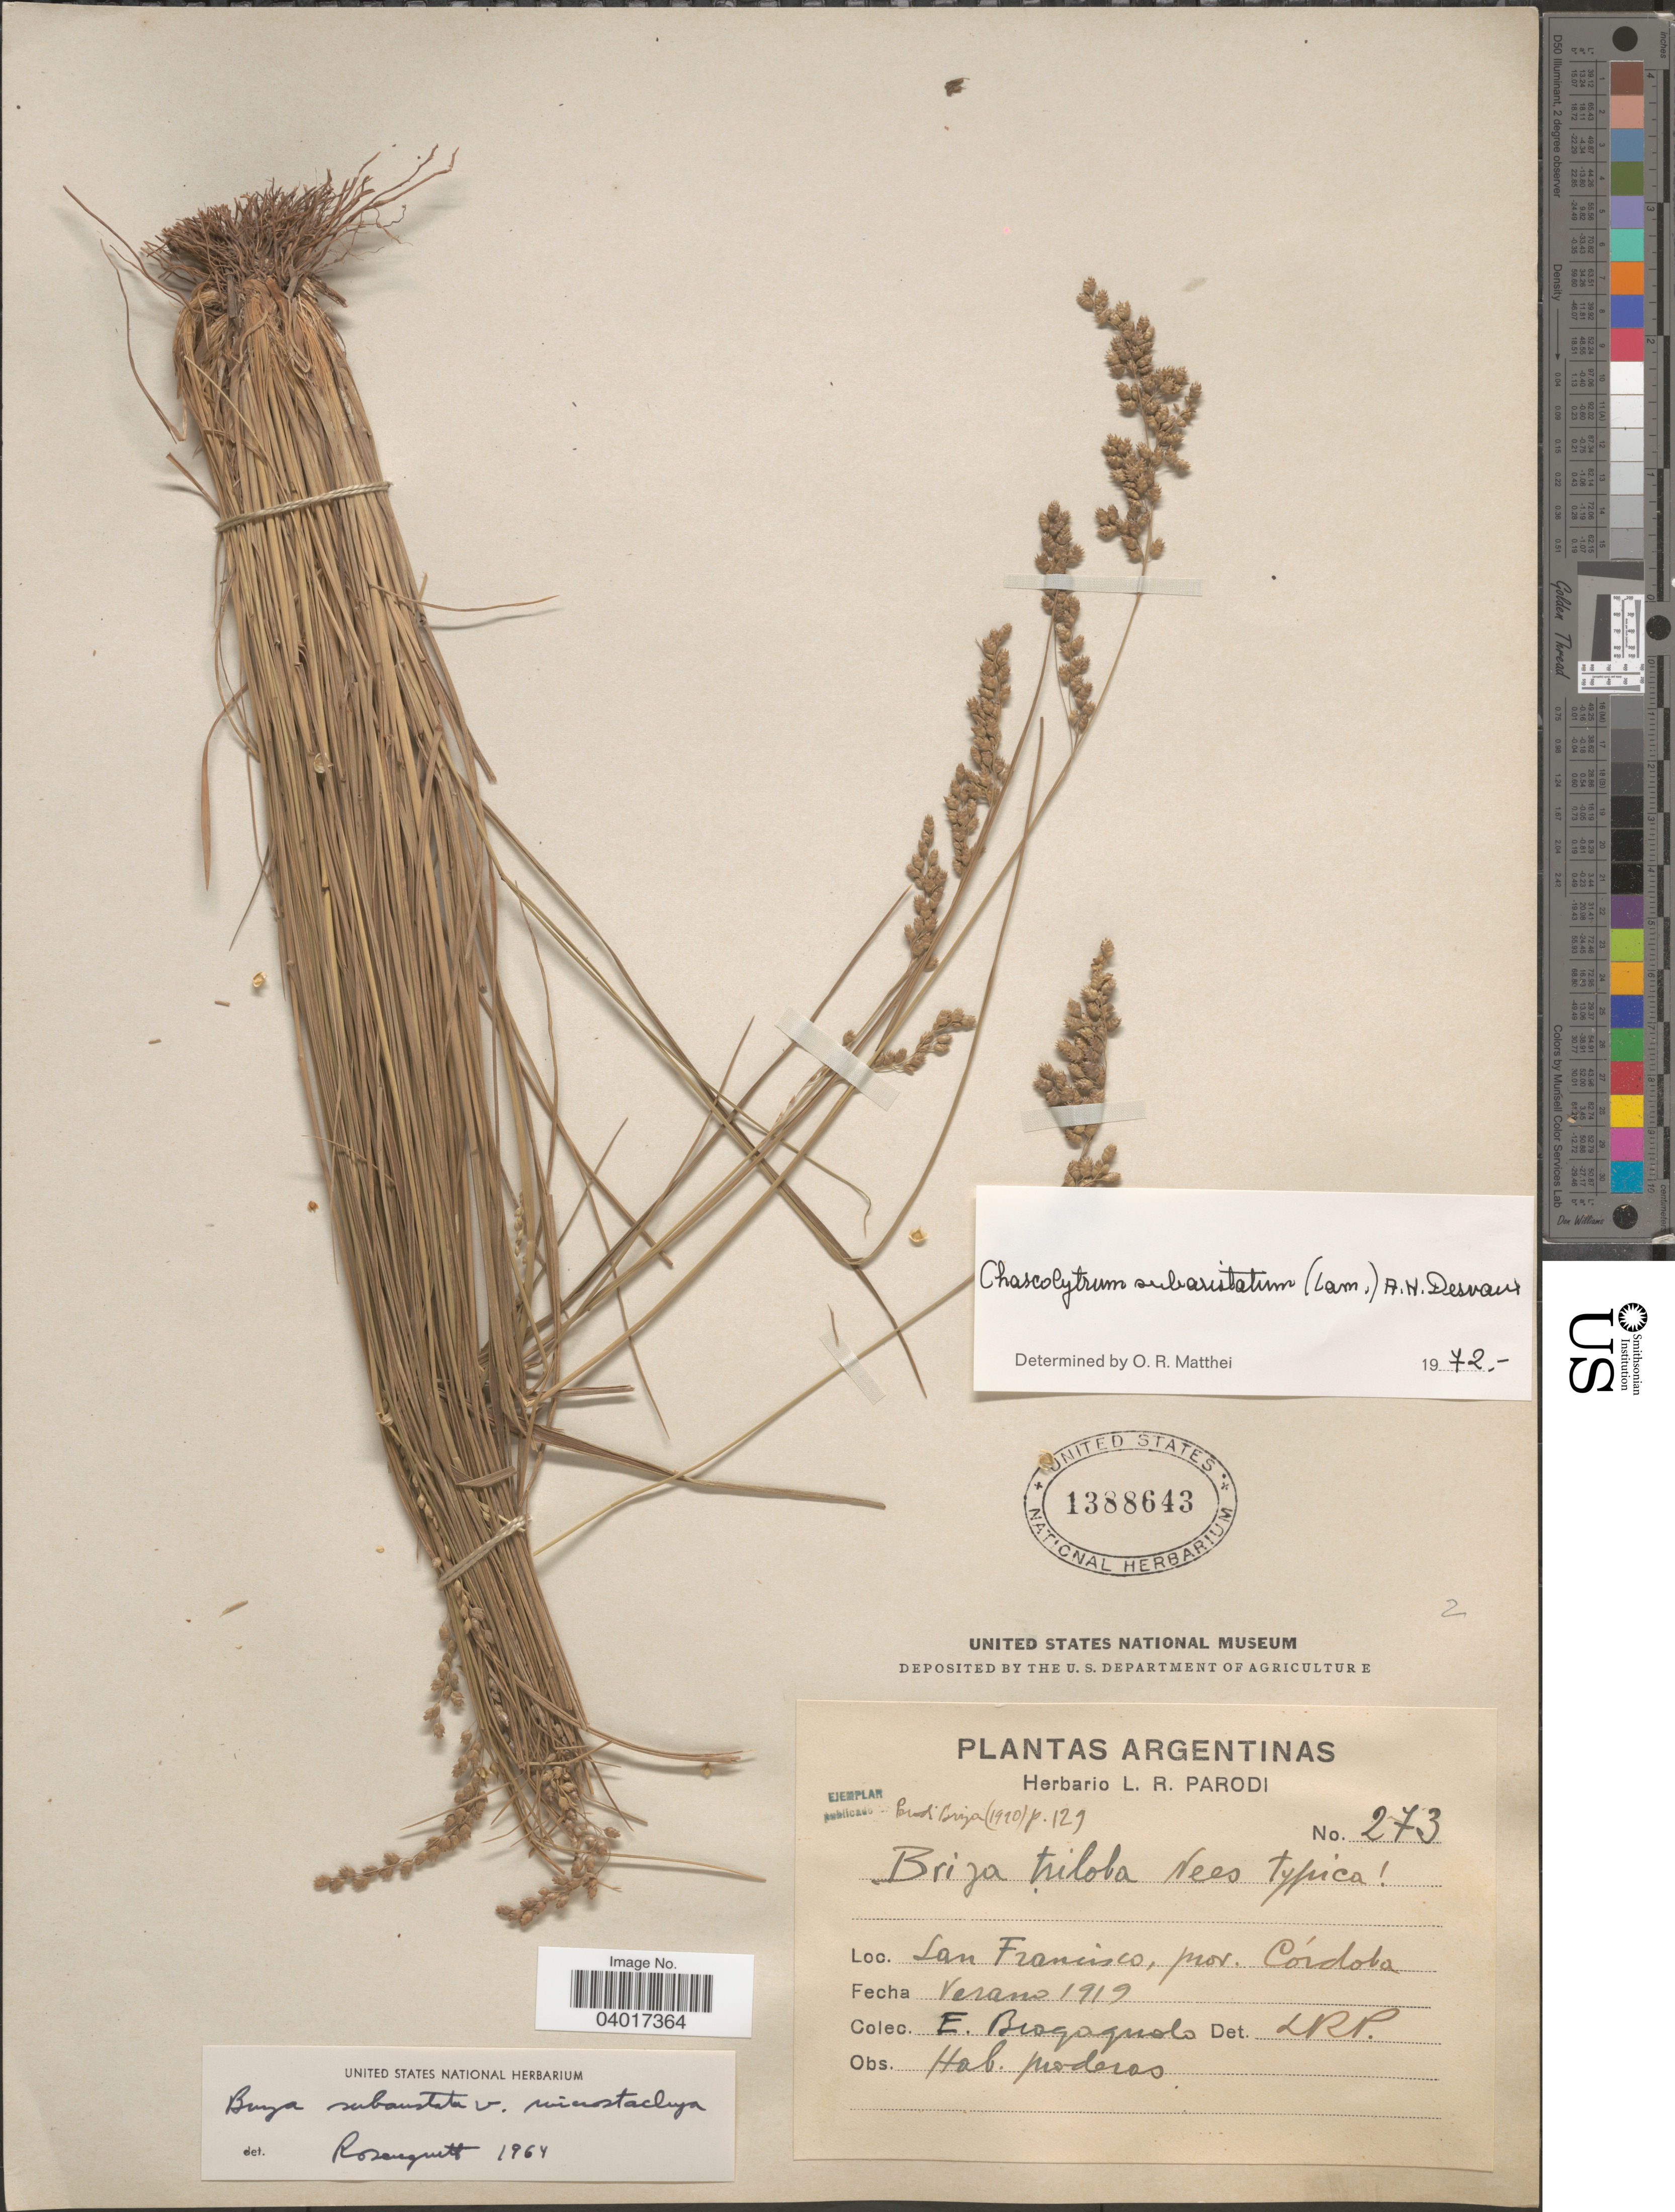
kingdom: Plantae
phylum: Tracheophyta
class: Liliopsida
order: Poales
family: Poaceae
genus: Chascolytrum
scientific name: Chascolytrum subaristatum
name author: (Lam.) Desv.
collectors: E. Bragagnolo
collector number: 273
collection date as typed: Verano 1919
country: Argentina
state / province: Cordoba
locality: San Francisco.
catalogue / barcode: US 1388643